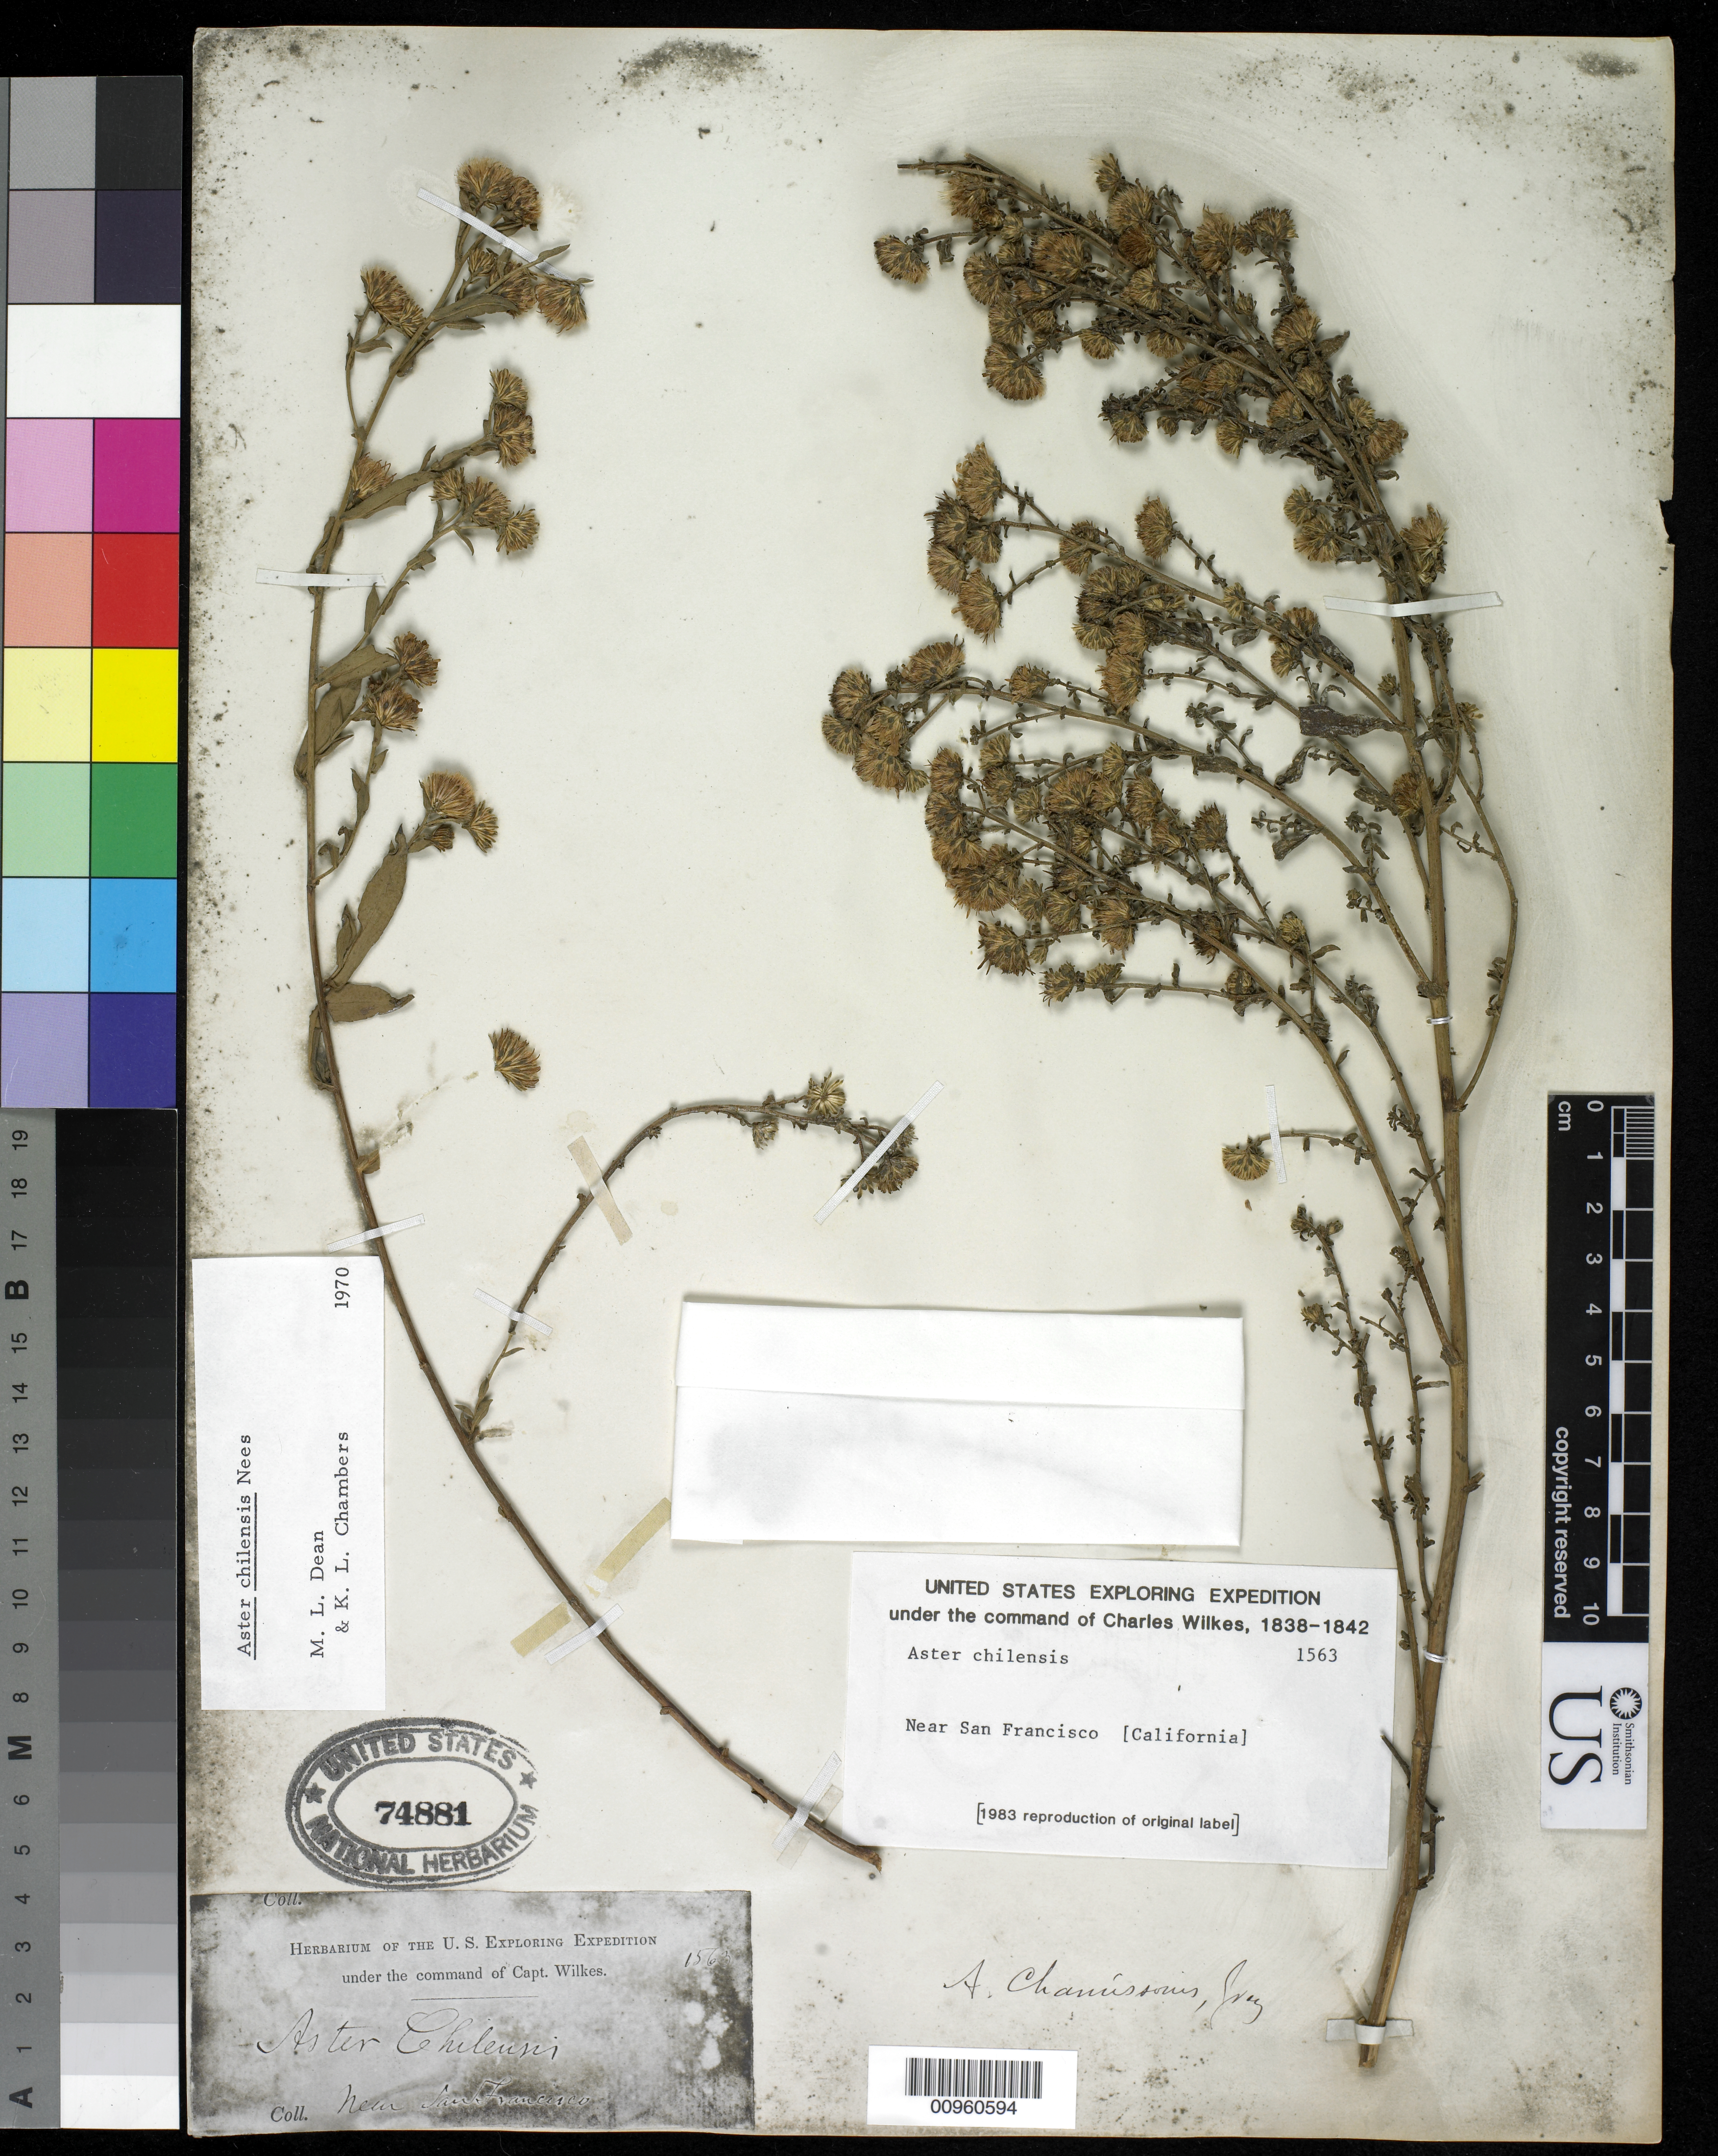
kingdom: Plantae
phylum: Tracheophyta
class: Magnoliopsida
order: Asterales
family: Asteraceae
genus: Symphyotrichum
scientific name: Symphyotrichum chilense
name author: (Nees) G.L. Nesom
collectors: Wilkes Explor. Exped.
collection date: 1838/1842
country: United States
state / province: California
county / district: San Francisco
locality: Near San Francisco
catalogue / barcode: US 74881